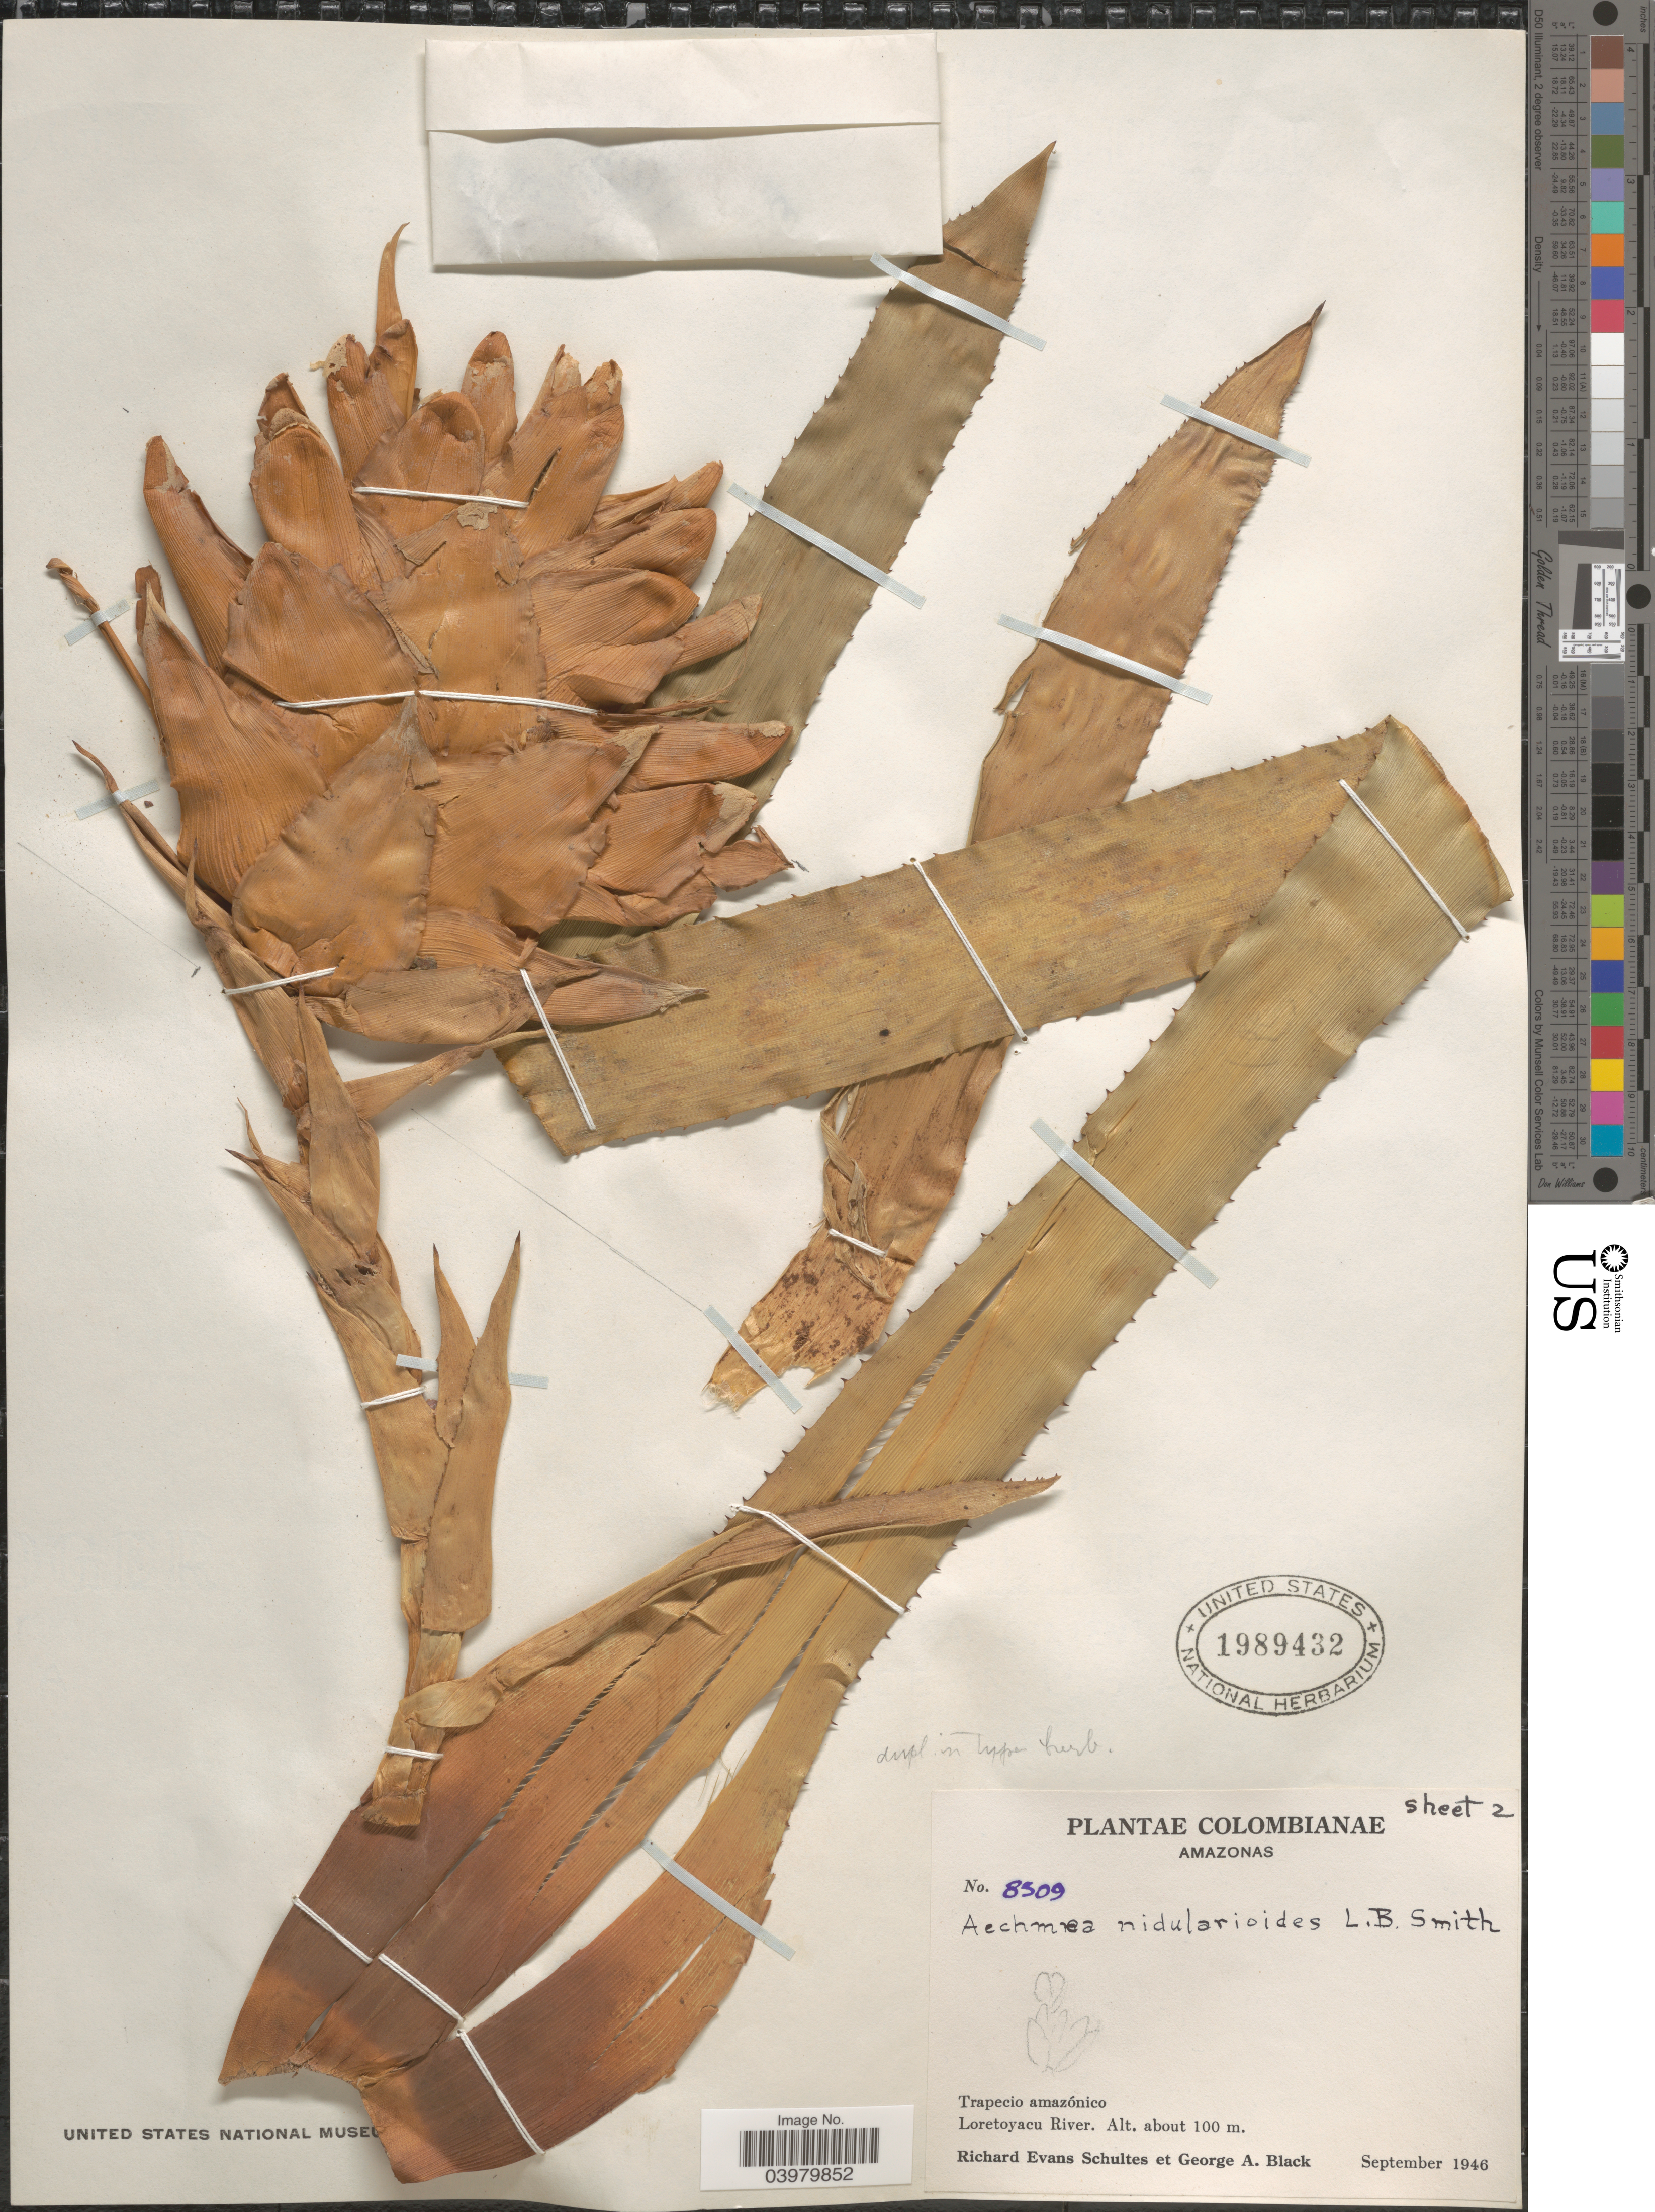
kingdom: Plantae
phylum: Tracheophyta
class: Liliopsida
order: Poales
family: Bromeliaceae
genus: Aechmea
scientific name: Aechmea nidularioides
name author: L.B. Sm.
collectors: R. E. Schultes & G. A. Black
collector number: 8309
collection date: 1946-09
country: Colombia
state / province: Amazônas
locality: Trapecio amazónico, Loretoyacu River.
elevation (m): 100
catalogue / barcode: US 1989432